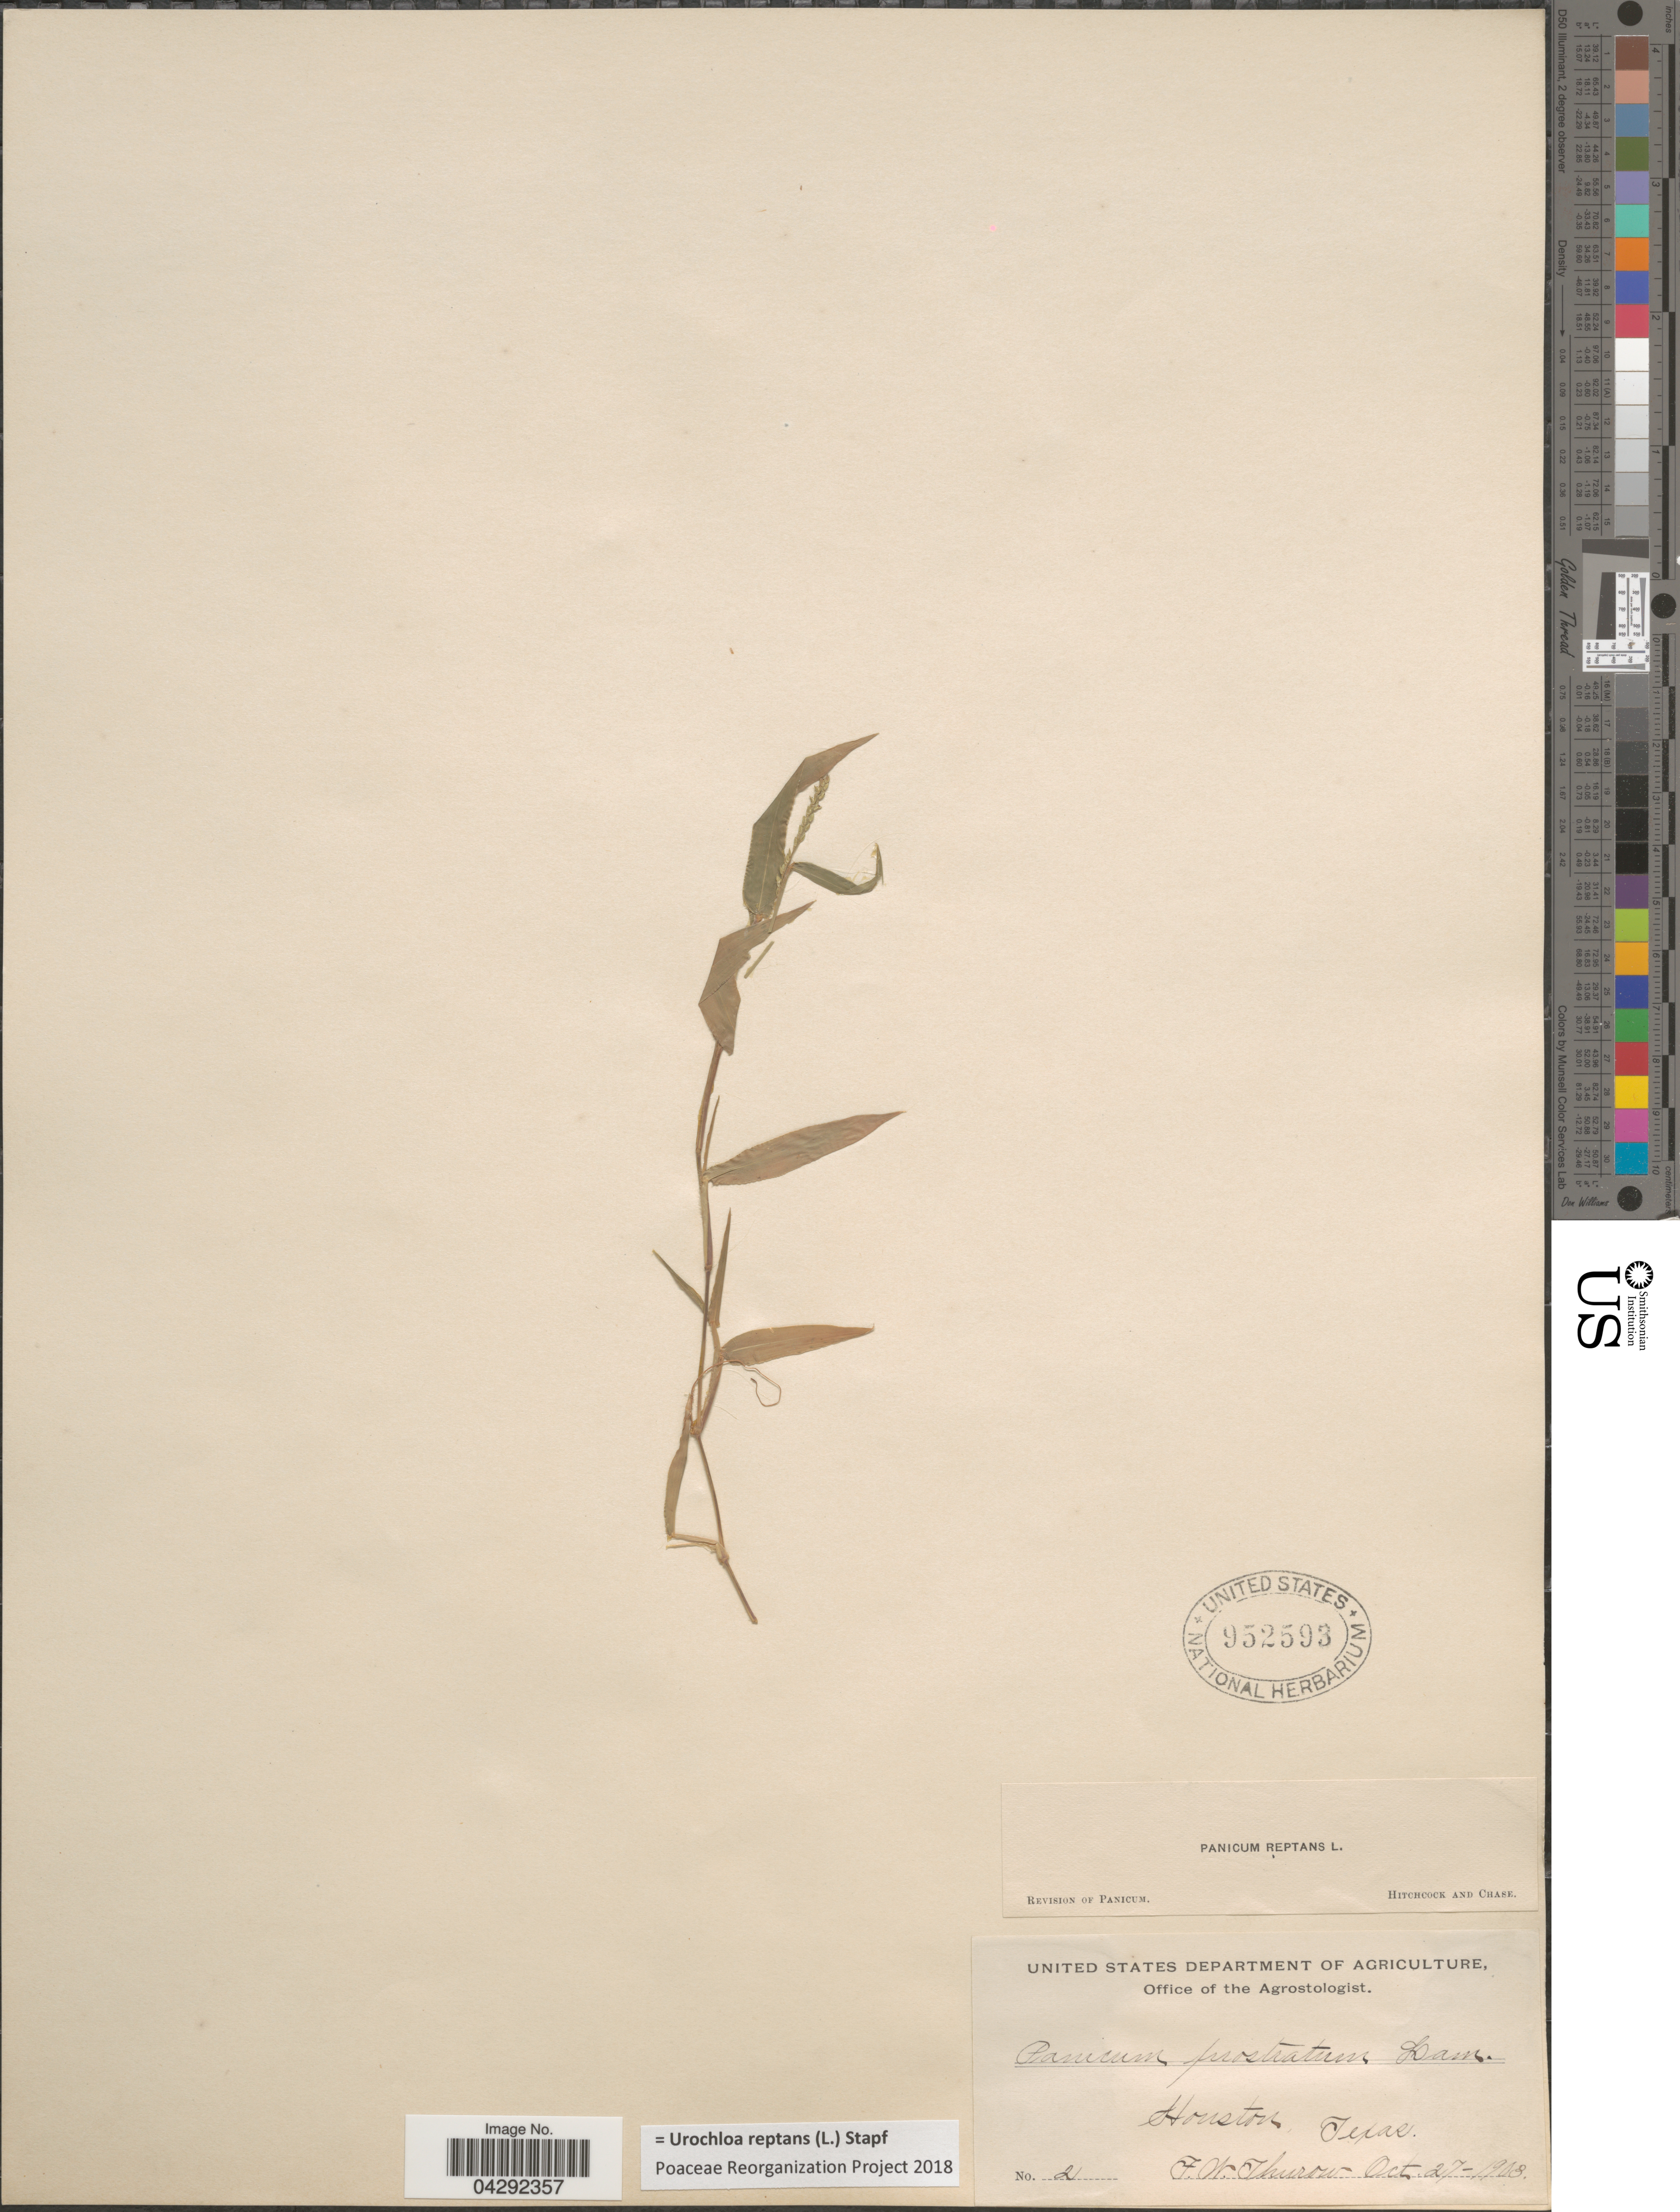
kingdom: Plantae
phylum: Tracheophyta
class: Liliopsida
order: Poales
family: Poaceae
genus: Urochloa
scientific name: Urochloa reptans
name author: (L.) Stapf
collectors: F. W. Thurow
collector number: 2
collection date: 1903-10-27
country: United States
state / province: Texas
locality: Houston.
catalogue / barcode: US 952593